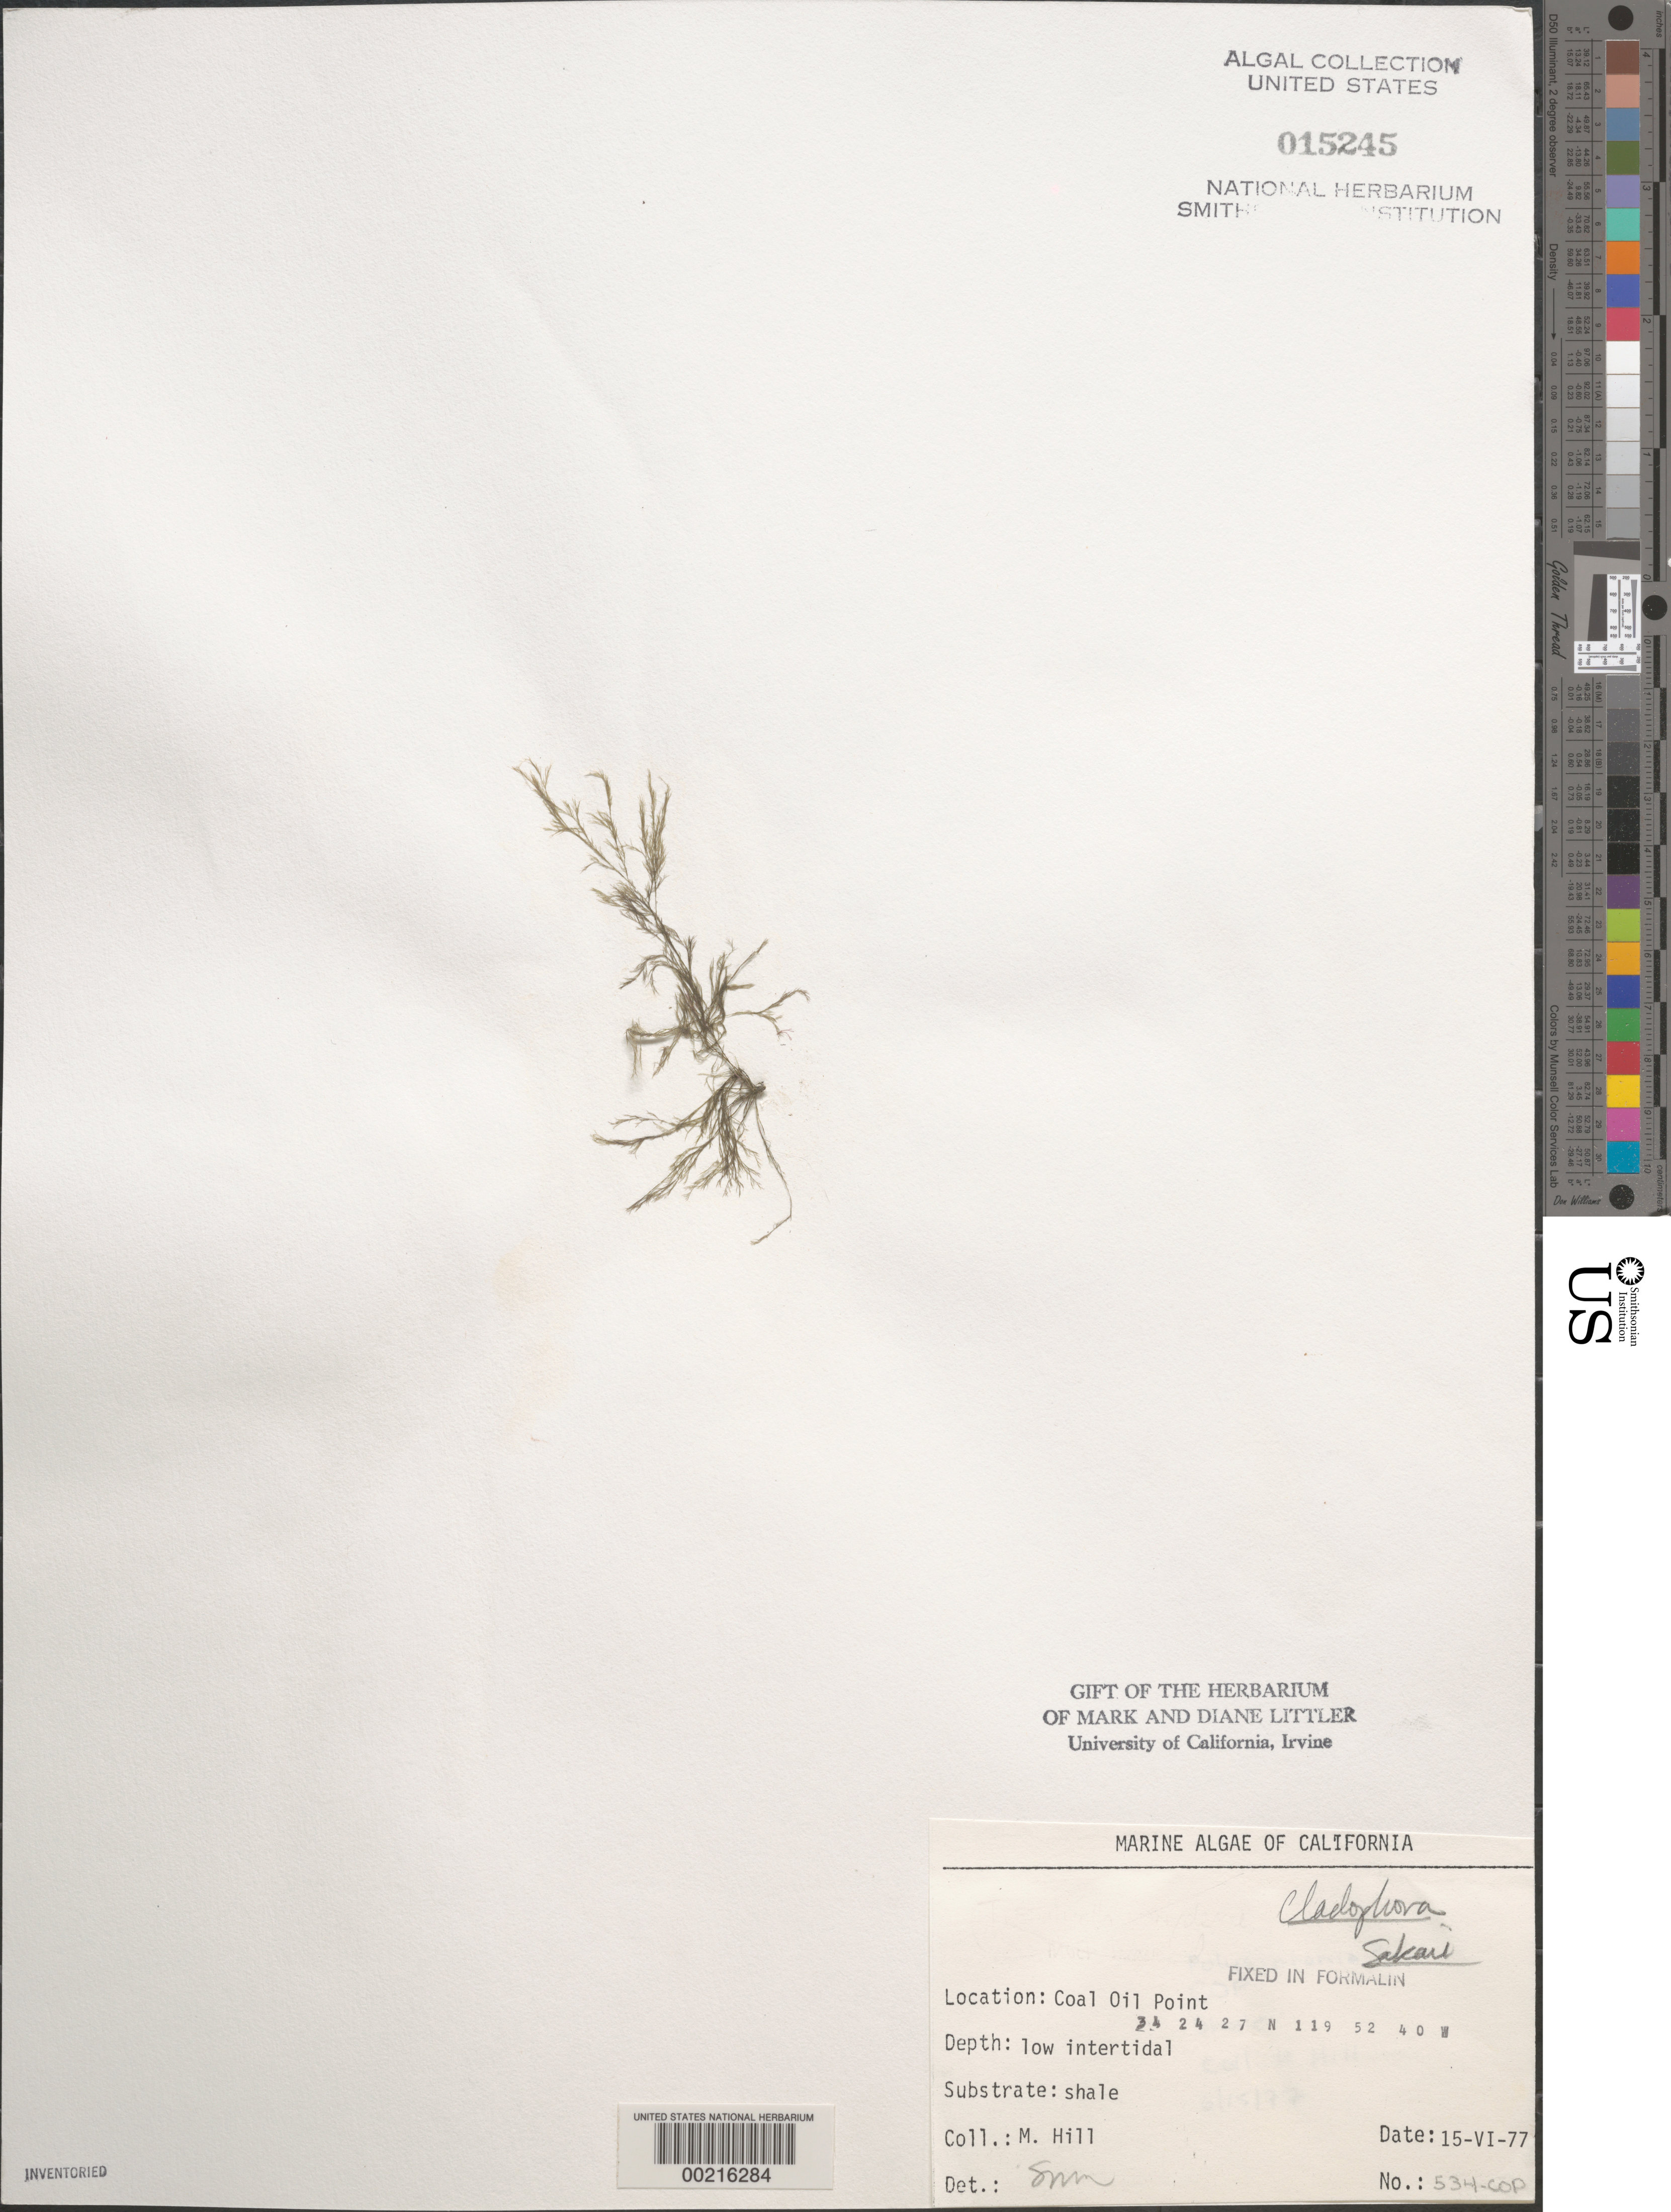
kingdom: Plantae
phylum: Chlorophyta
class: Ulvophyceae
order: Cladophorales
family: Cladophoraceae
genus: Lychaete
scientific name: Lychaete sakaii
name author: (I.A. Abbott) M.J. Wynne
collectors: M. Hill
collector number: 534-cop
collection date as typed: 15 Jun 1977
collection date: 1977-06-15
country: United States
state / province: California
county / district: Santa Barbara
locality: Coal Oil Point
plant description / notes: BLM-SOCALBIGHT Rocky Intertidal Survey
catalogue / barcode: US 15245